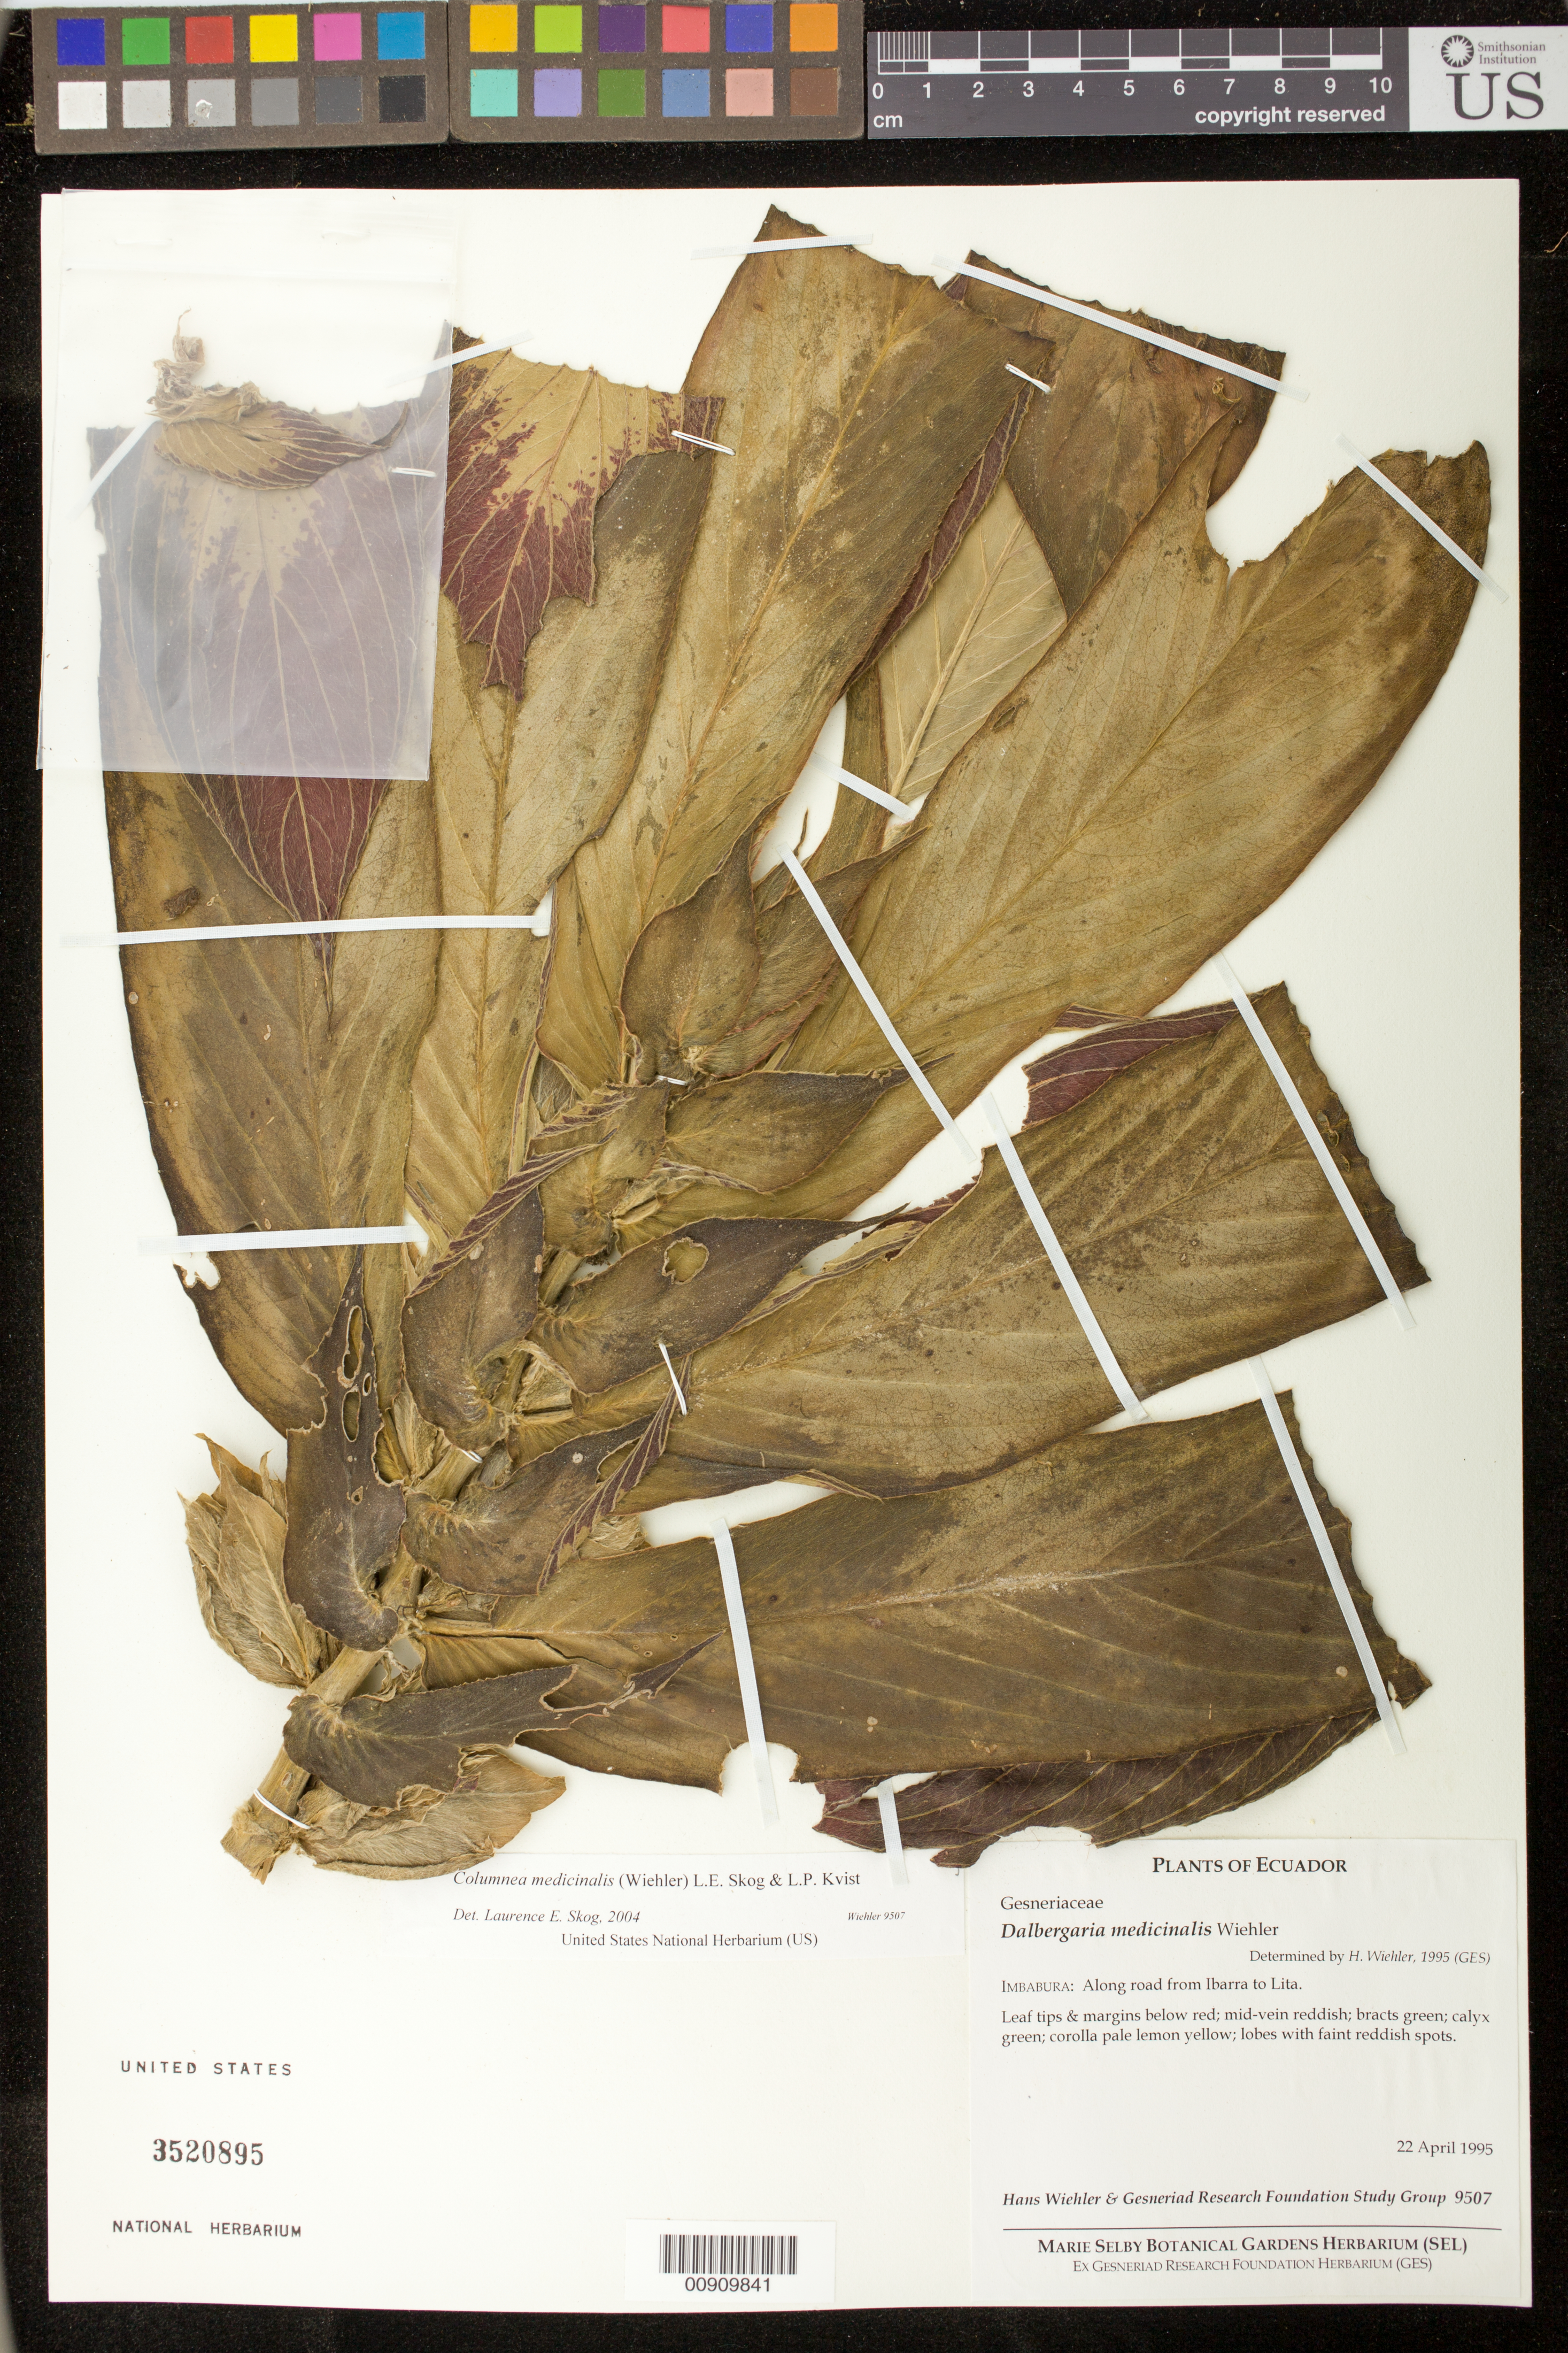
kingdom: Plantae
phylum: Tracheophyta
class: Magnoliopsida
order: Lamiales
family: Gesneriaceae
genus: Columnea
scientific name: Columnea medicinalis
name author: (Wiehler) L.E. Skog & L.P. Kvist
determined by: Skog, Laurence E.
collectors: H. J. Wiehler & GRF Study Group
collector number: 9507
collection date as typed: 22 Apr 1995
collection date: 1995-04-22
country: Ecuador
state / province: Imbabura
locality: Imbabura: along road from Ibarra to Lita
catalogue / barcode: US 3520895